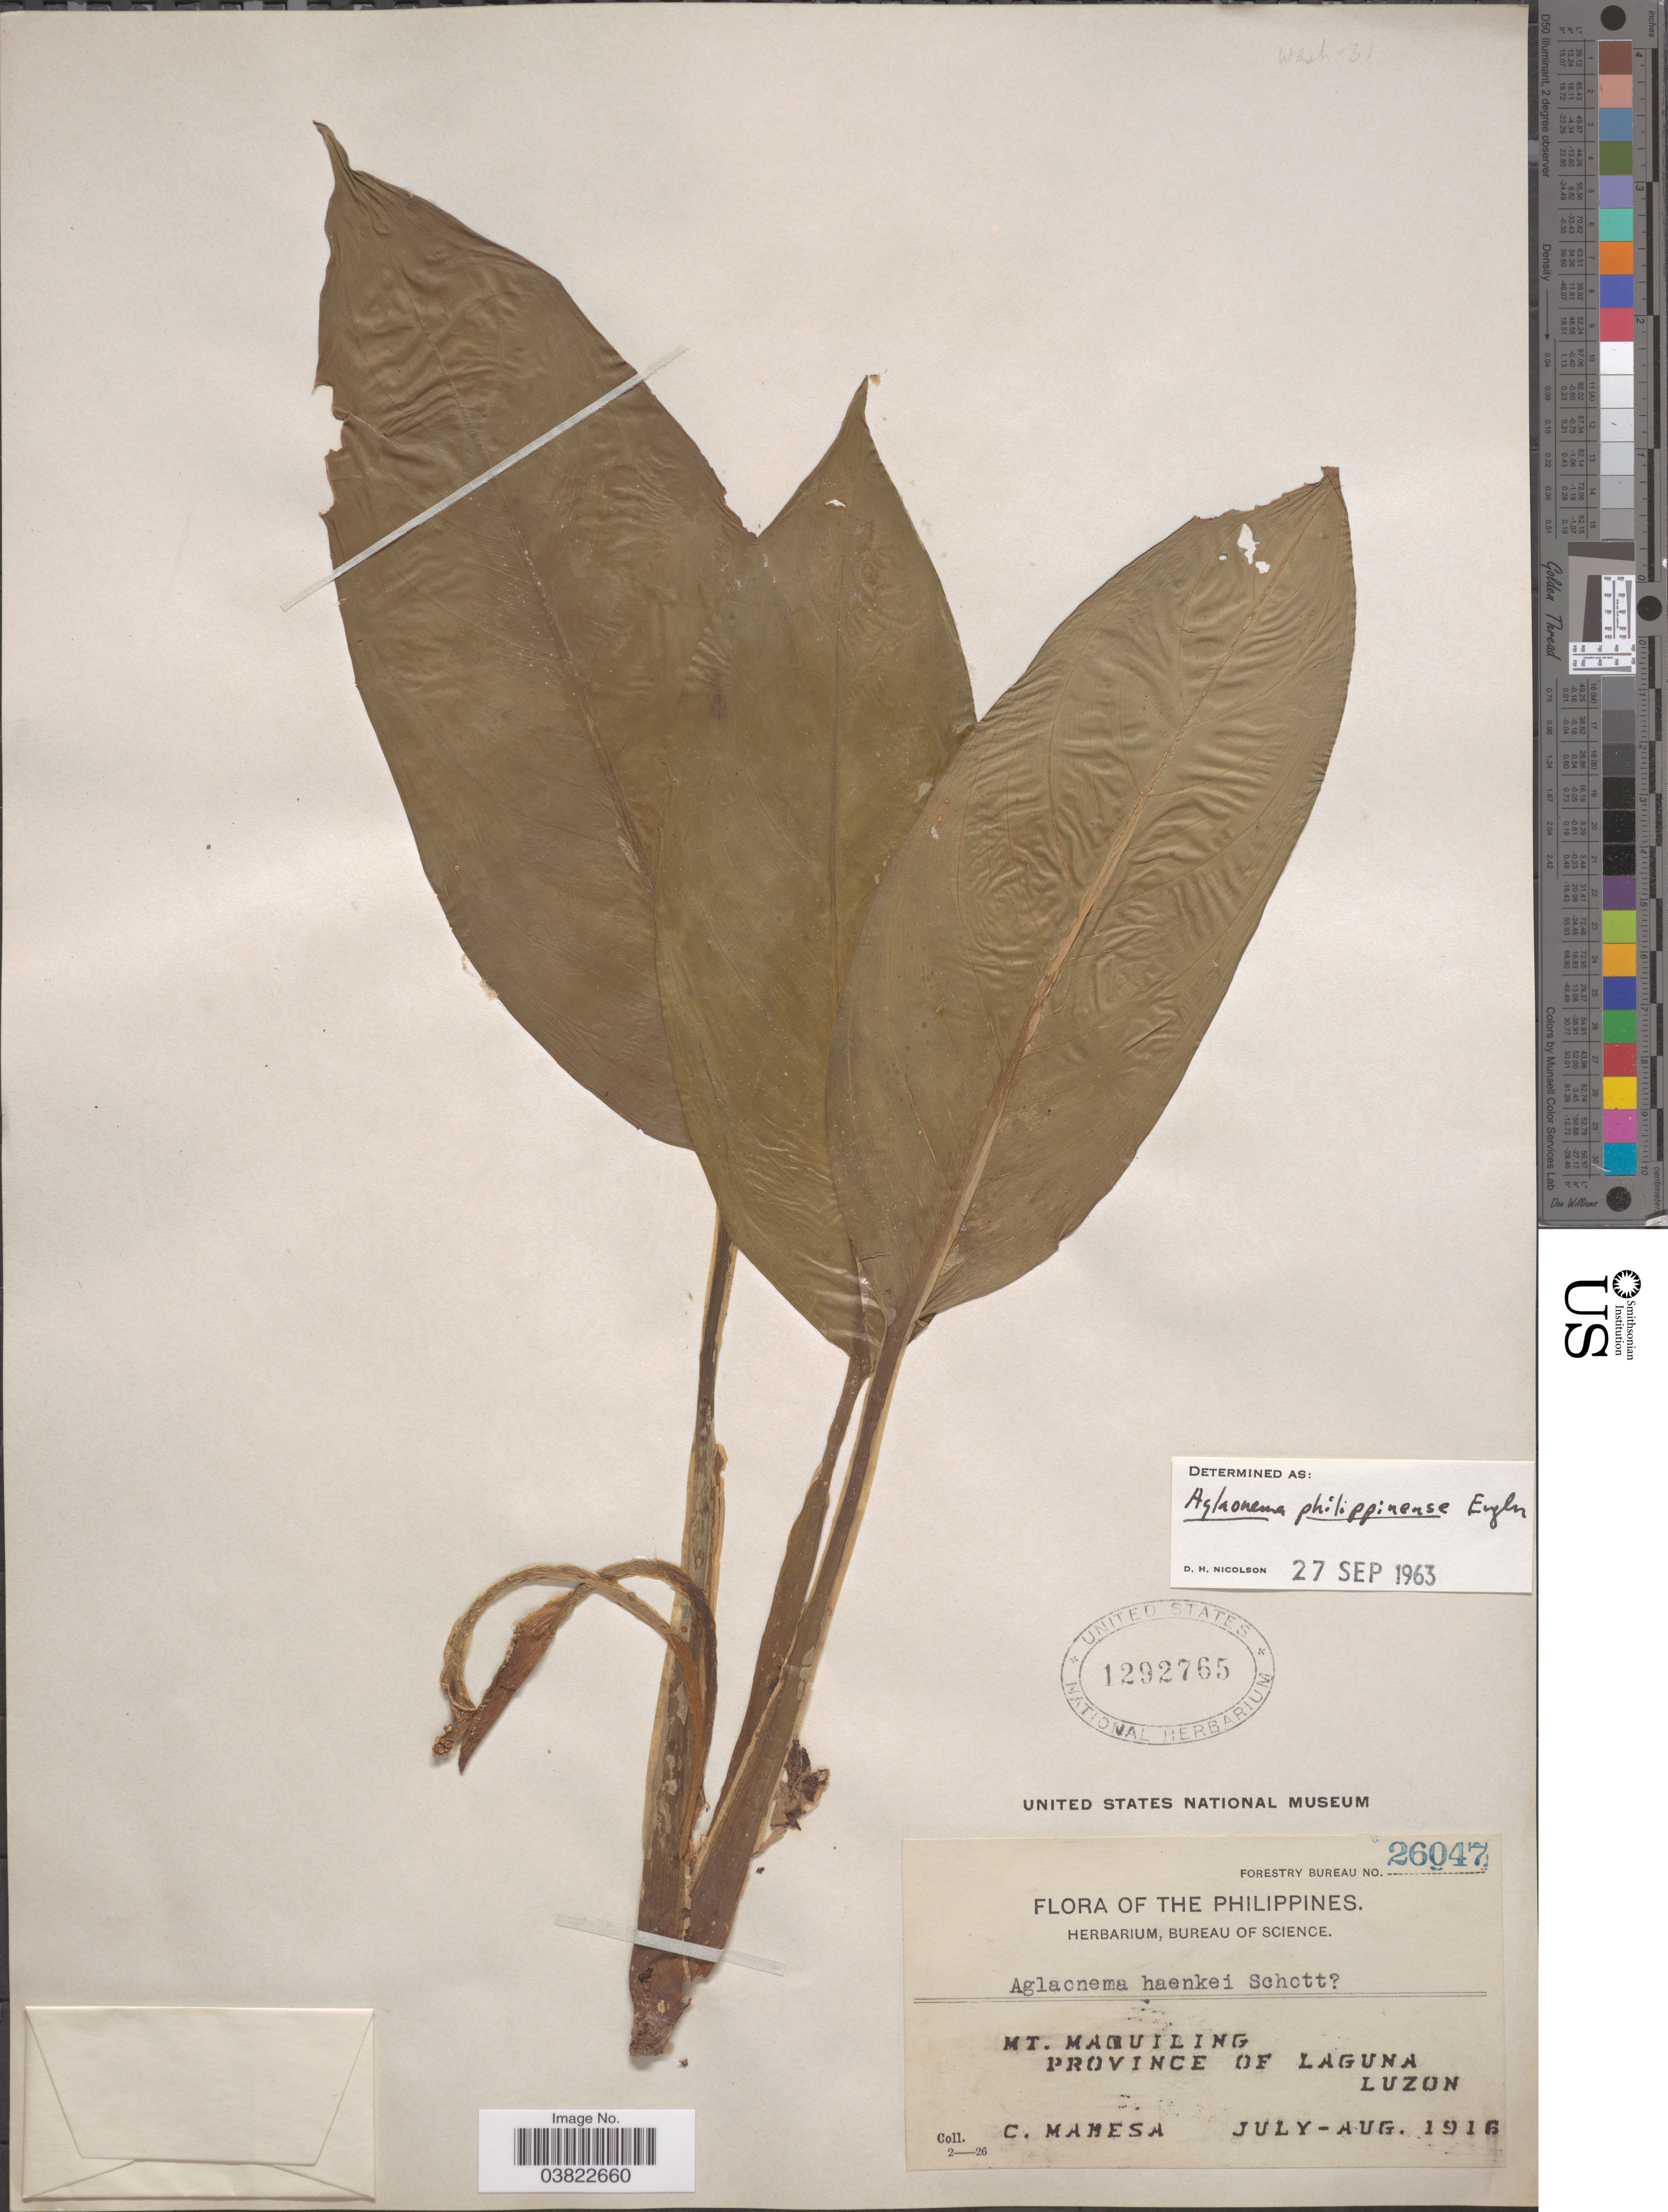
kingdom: Plantae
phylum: Tracheophyta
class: Liliopsida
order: Alismatales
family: Araceae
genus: Aglaonema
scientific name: Aglaonema philippinense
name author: Engl.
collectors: C. Mabesa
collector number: Forestry Bureau 26047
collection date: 1916-07/1916-08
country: Philippines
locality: Mt. Maquiling. Province of Laguna. Luzon.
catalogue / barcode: US 1292765